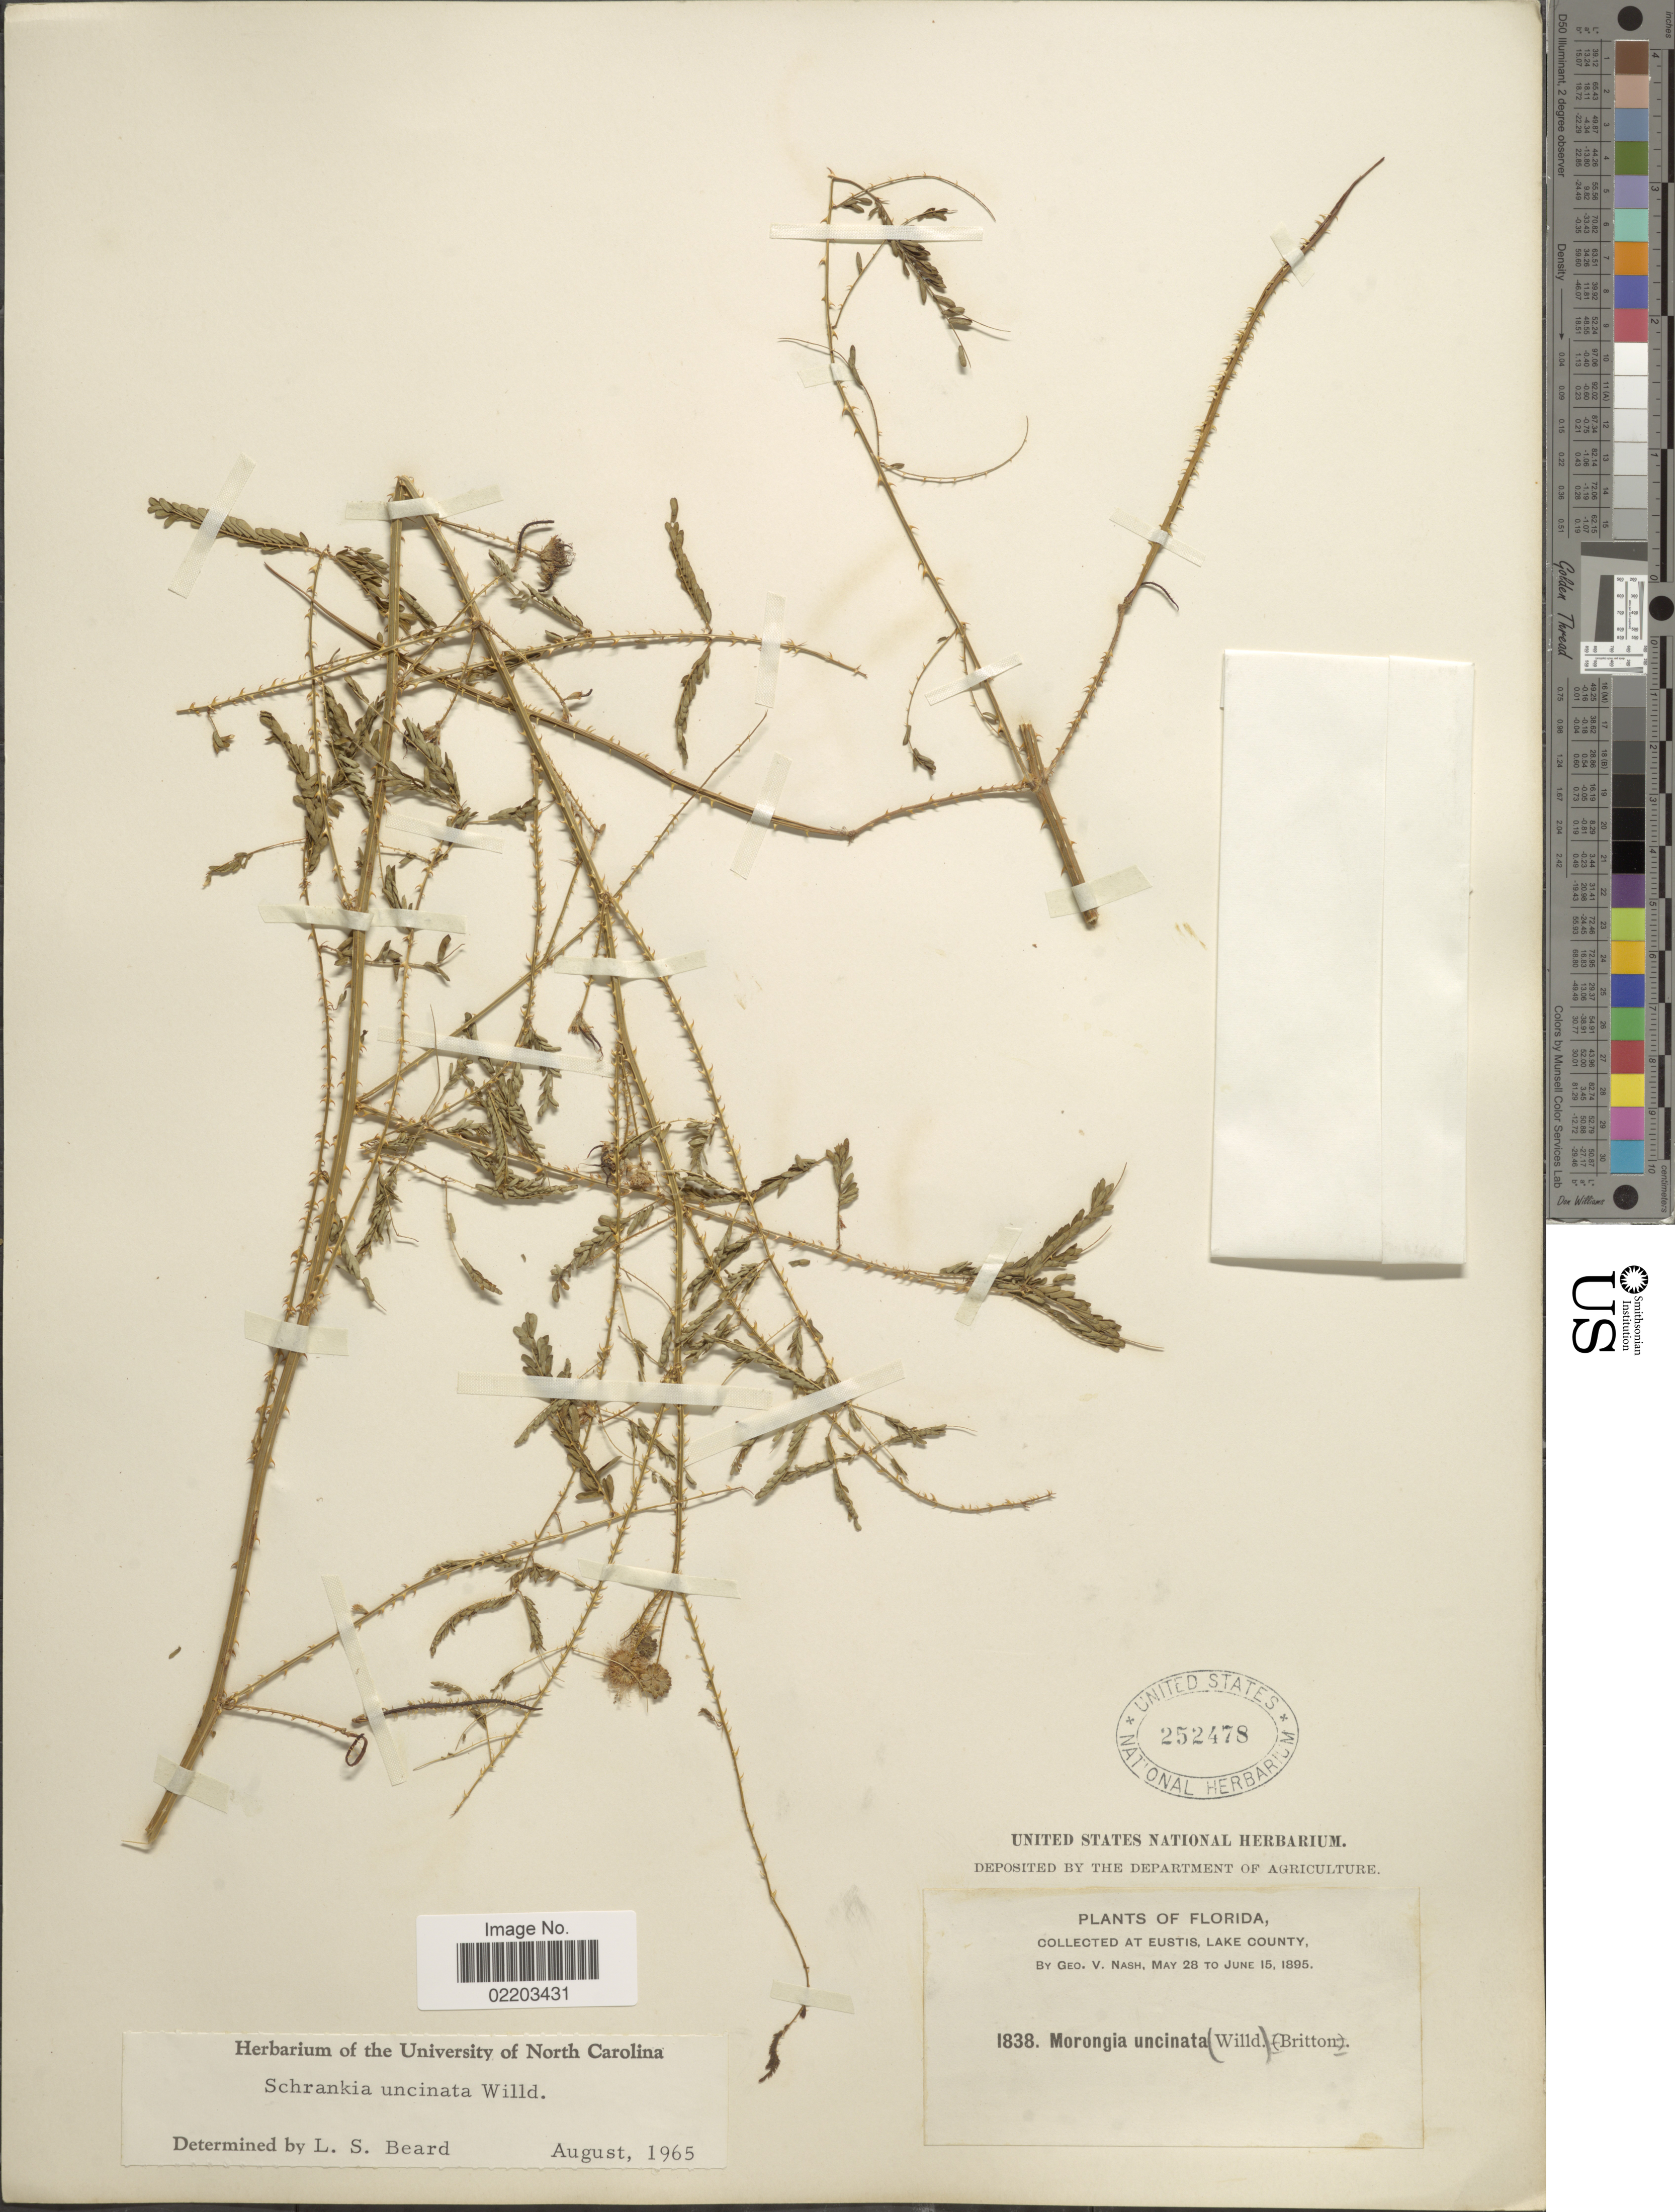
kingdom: Plantae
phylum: Tracheophyta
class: Magnoliopsida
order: Fabales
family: Fabaceae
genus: Mimosa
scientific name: Mimosa floridana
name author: (Chapm.) Weakley & Flores-Cruz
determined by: Strong, M. T., (US), Smithsonian Institution - National Museum of Natural History (UNITED STATES)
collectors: G. V. Nash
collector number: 1838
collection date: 1895-05-28/1895-06-15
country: United States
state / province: Florida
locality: At Eustis, Lake County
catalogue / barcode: US 252478